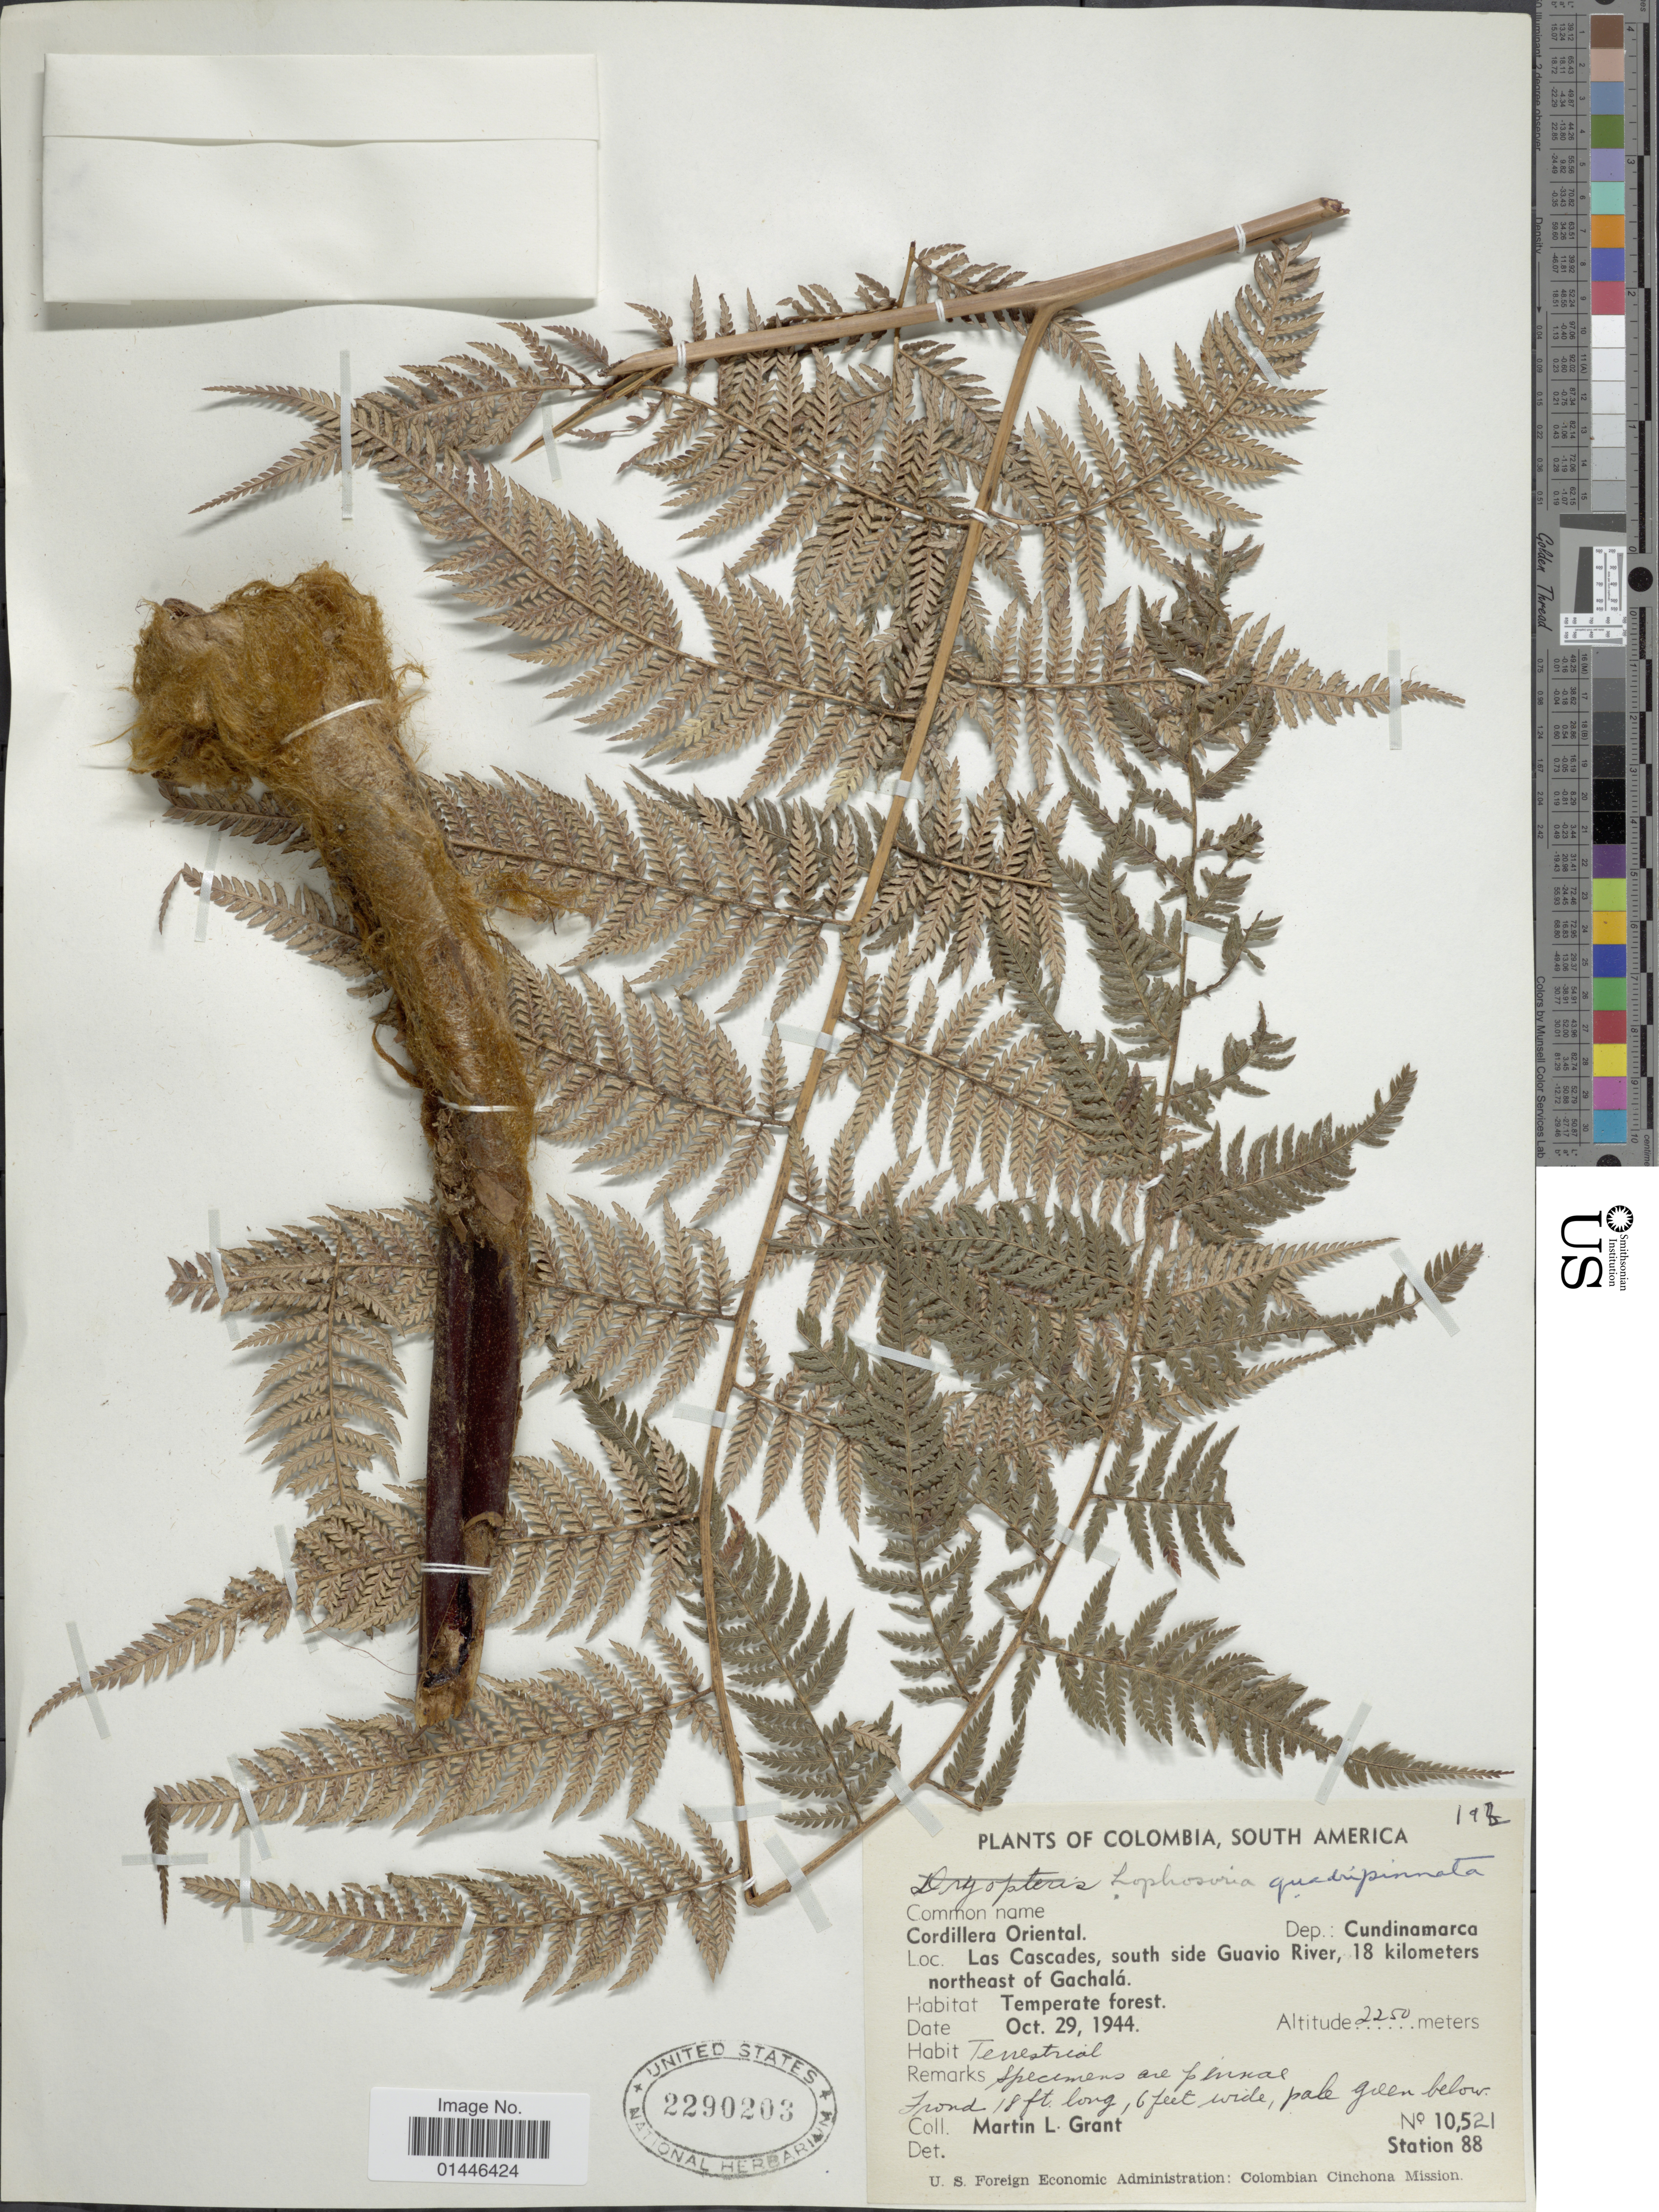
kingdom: Plantae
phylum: Tracheophyta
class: Polypodiopsida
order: Cyatheales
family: Dicksoniaceae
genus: Lophosoria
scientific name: Lophosoria quadripinnata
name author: (J.F. Gmel.) C. Chr.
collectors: M. L. Grant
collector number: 10521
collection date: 1944-10-29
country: Colombia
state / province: Cundinamarca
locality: Cordillera Oriental. Las Cascades, south side Guavio River, 18 kilometers northeast of Gachalá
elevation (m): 2250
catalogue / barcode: US 2290203